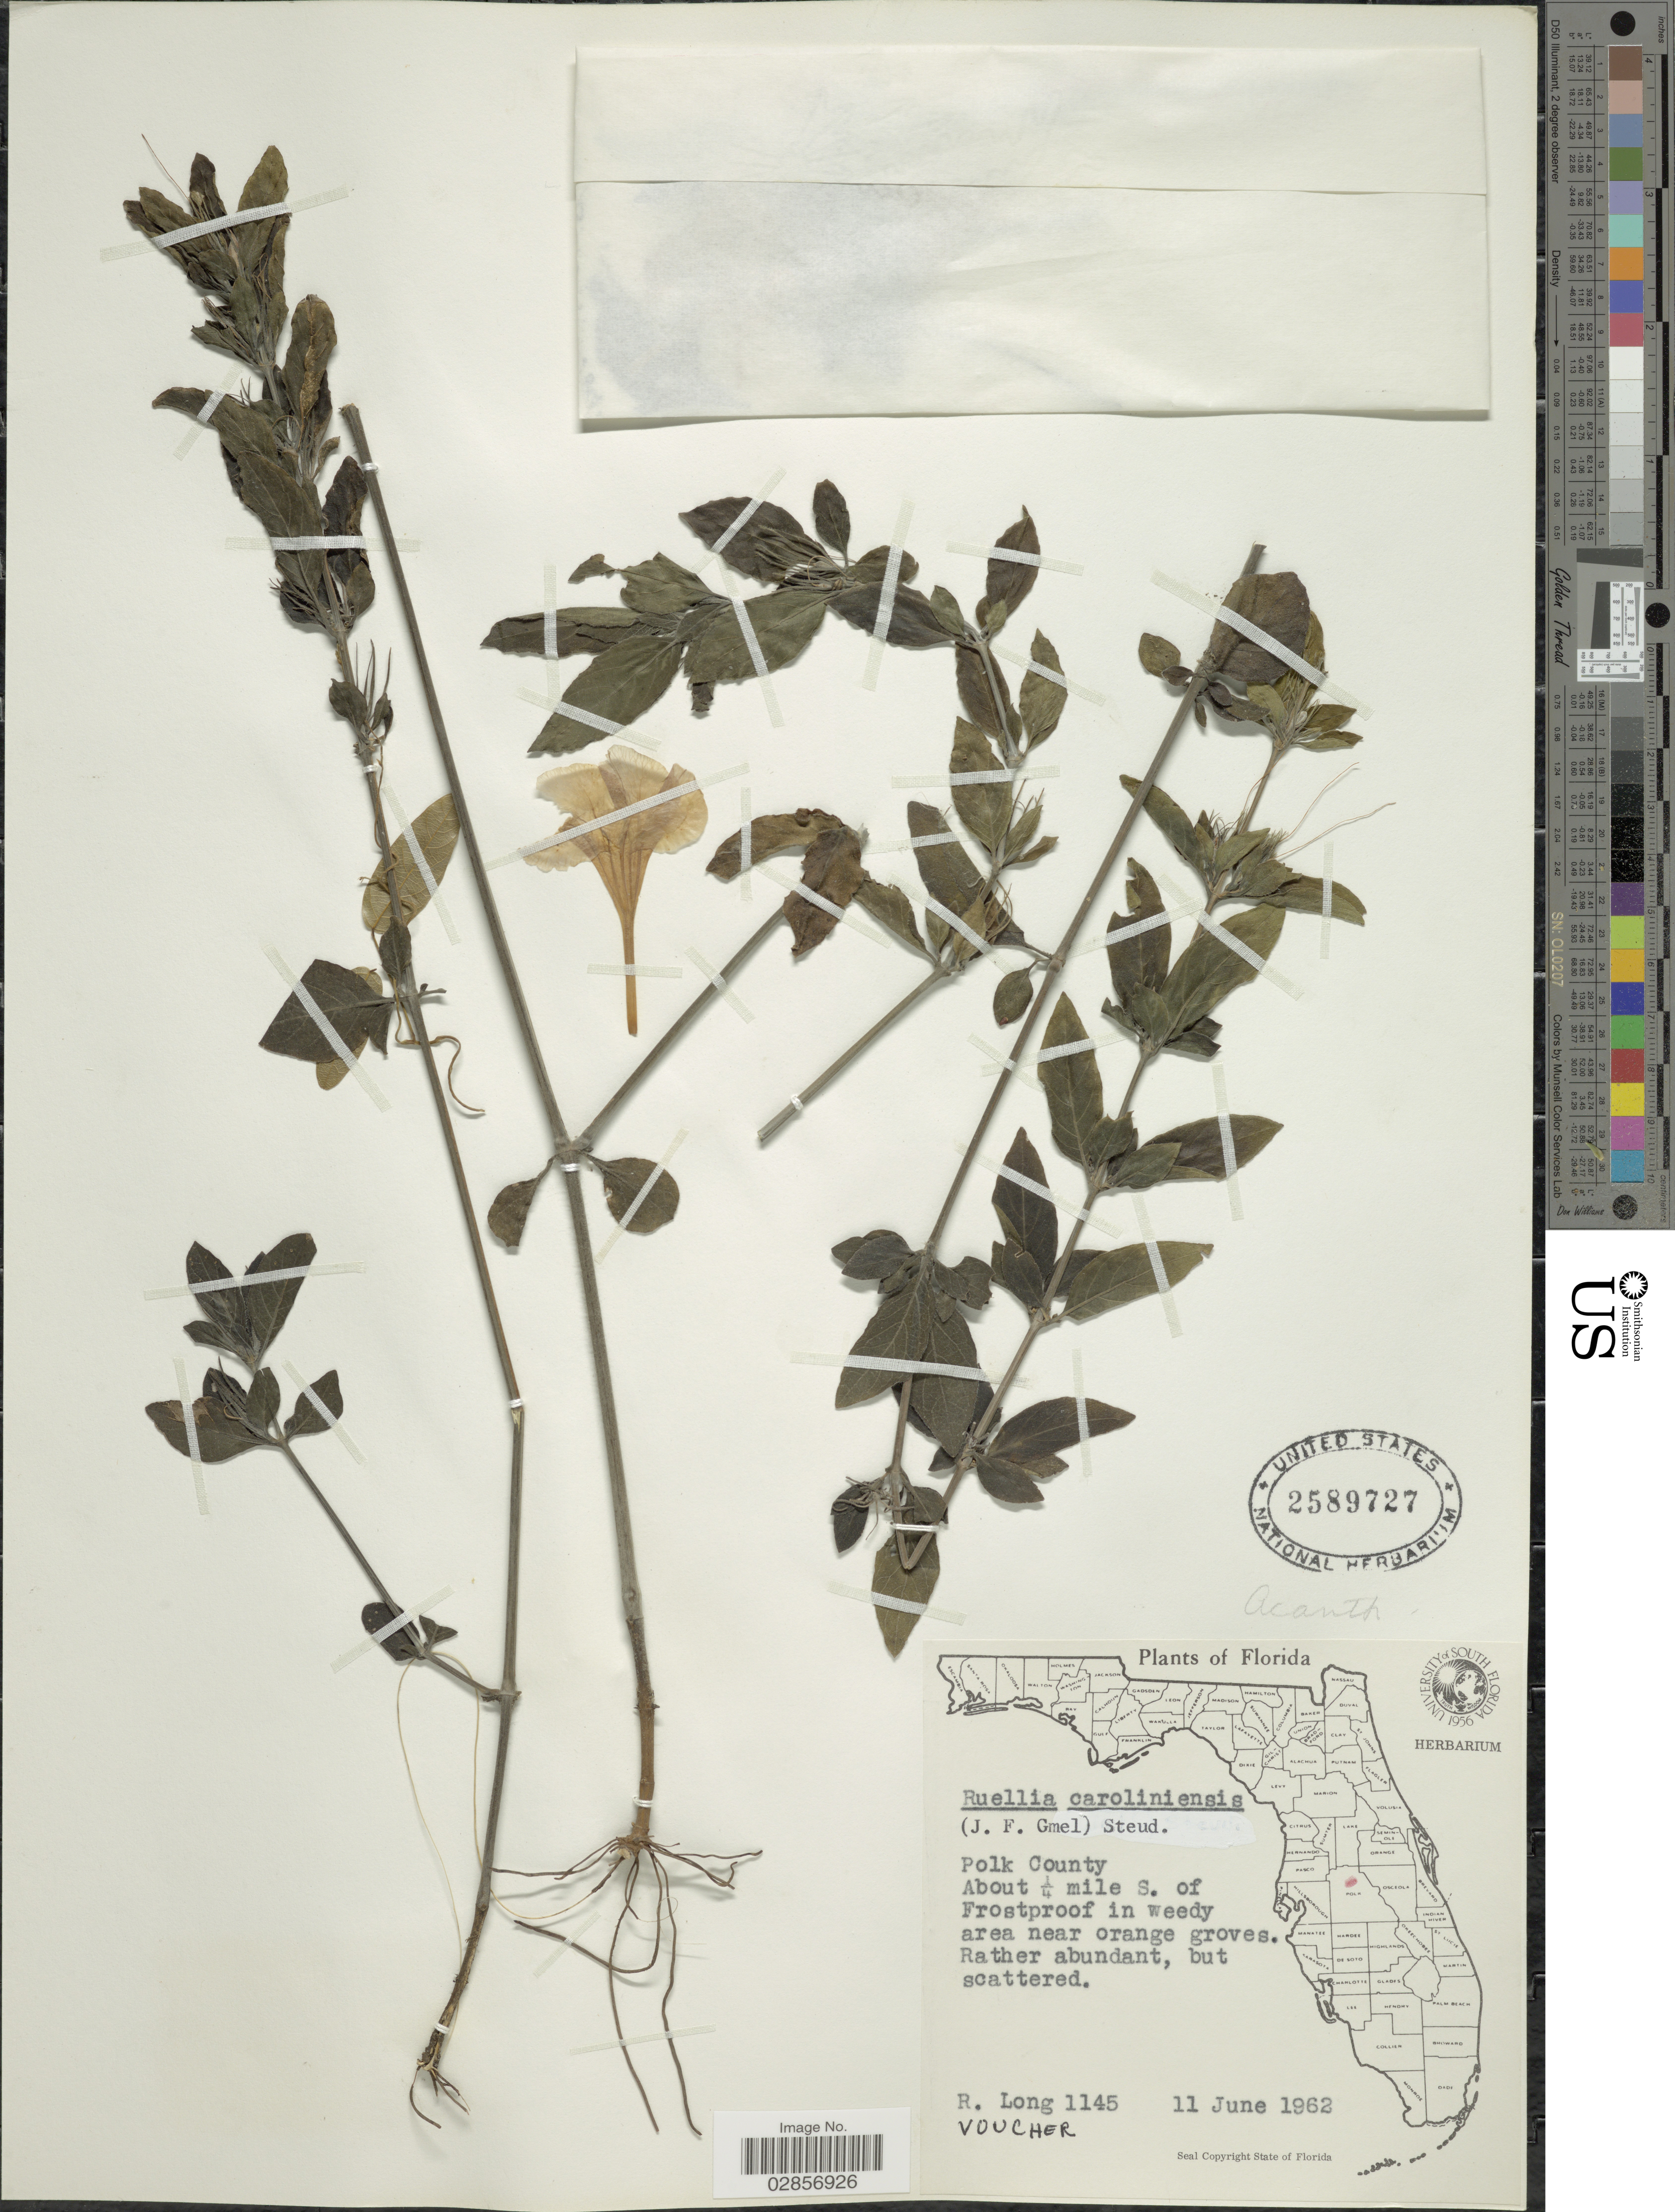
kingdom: Plantae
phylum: Tracheophyta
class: Magnoliopsida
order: Lamiales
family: Acanthaceae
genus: Ruellia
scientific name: Ruellia caroliniensis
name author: (J.F. Gmel.) Steud.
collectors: R. Long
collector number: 1145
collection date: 1962-06-11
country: United States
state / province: Florida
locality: Polk County. About ¼ mile S. of Frostproof in weedy area near orange groves.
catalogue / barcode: US 2589727